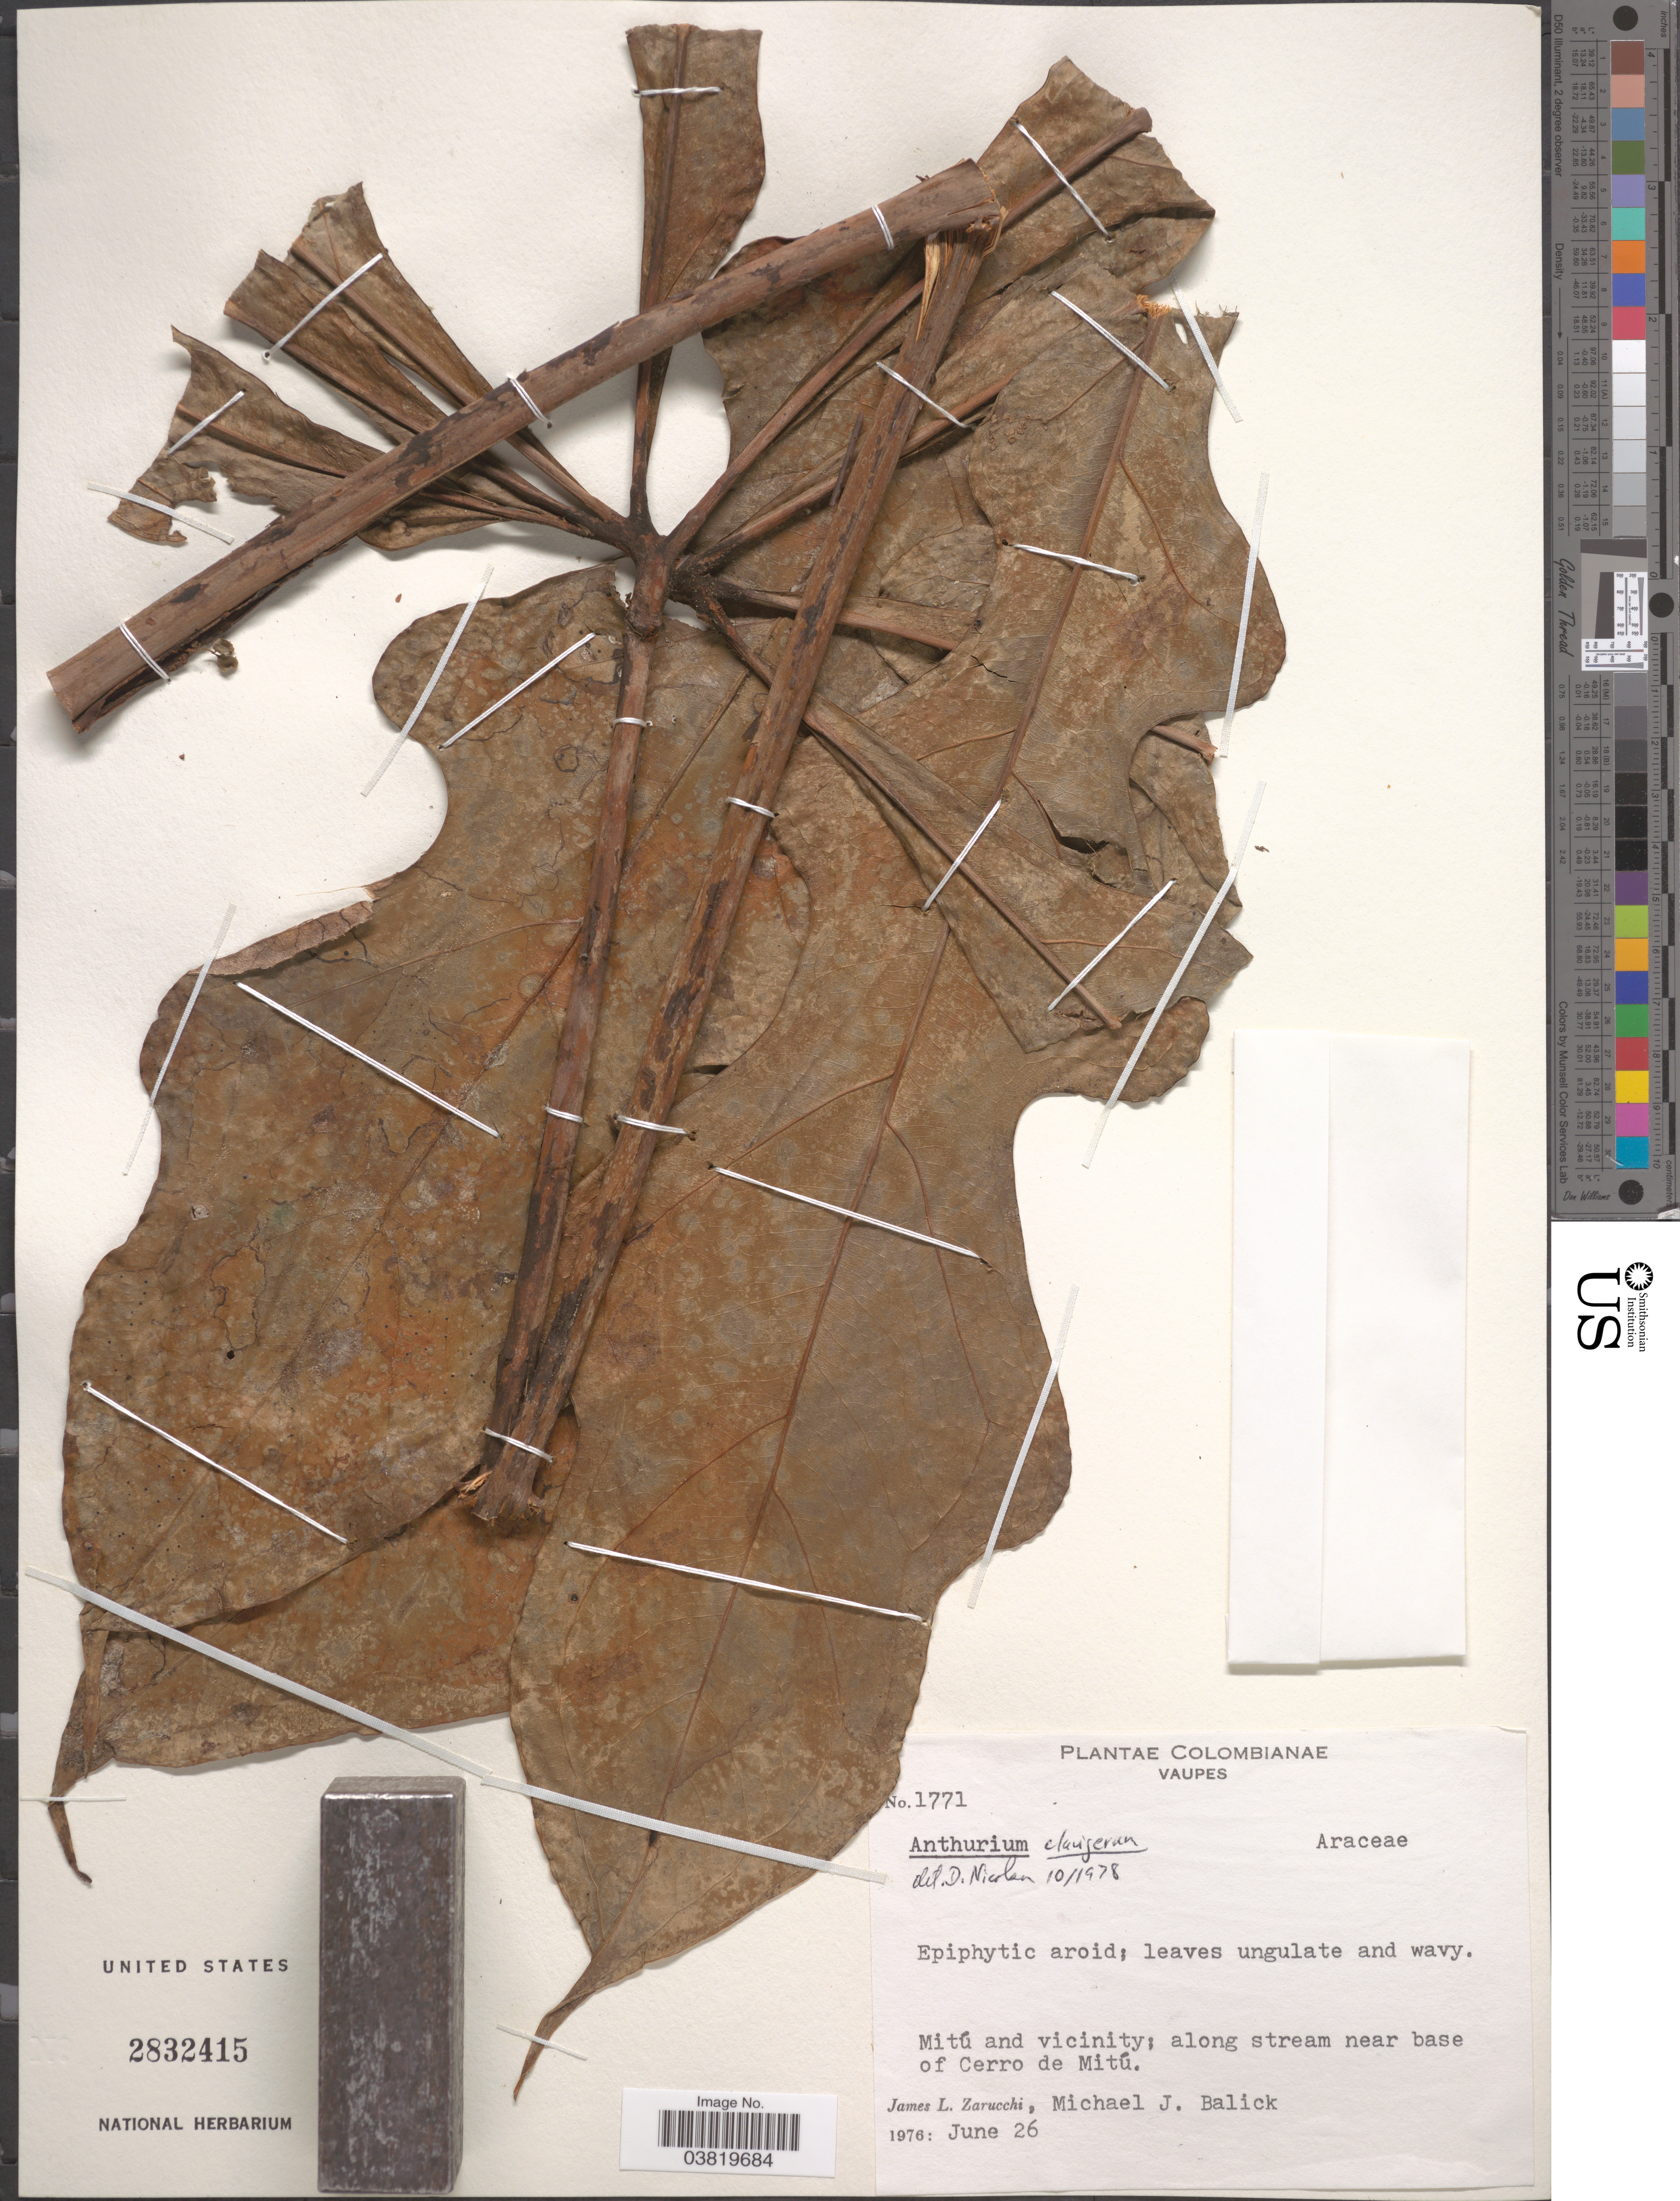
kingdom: Plantae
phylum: Tracheophyta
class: Liliopsida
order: Alismatales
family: Araceae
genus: Anthurium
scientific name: Anthurium clavigerum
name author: Poepp. & Endl.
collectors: J. L. Zarucchi & M. J. Balick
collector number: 1771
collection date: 1976-06-26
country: Colombia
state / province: Vaupés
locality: Mitú and vicinity; along stream near base of Cerro de Mitú.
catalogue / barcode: US 2832415